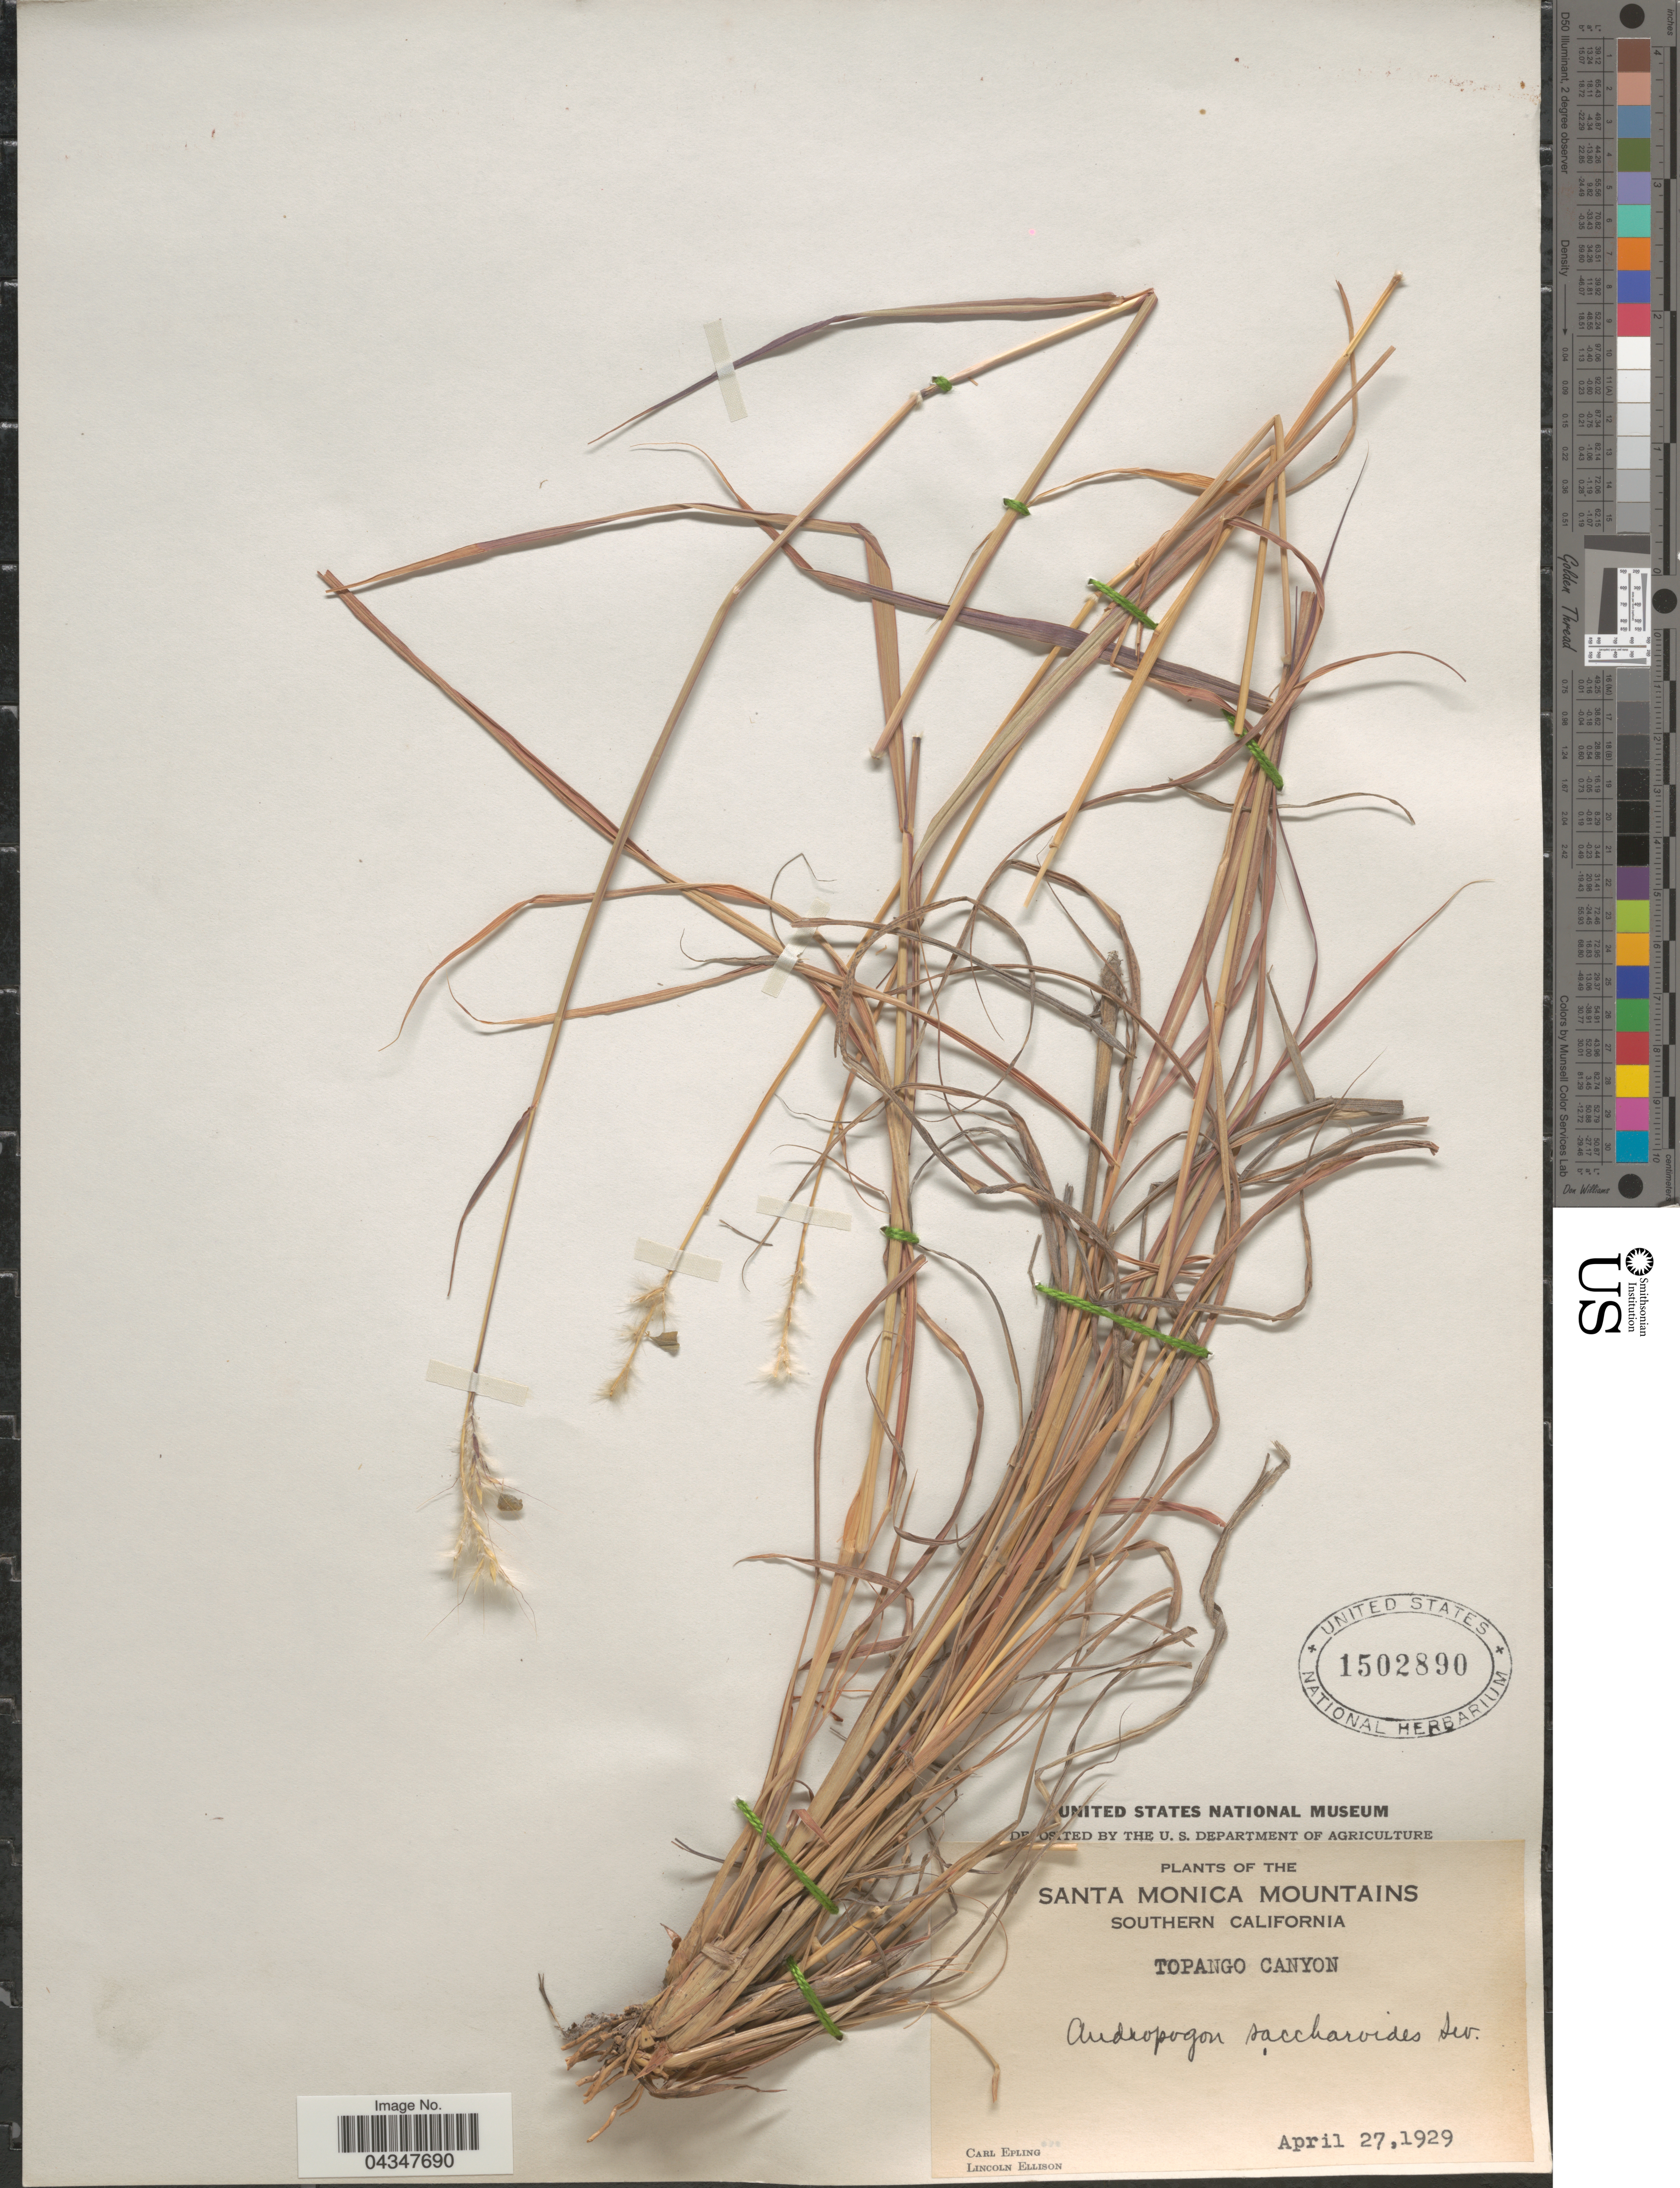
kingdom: Plantae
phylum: Tracheophyta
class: Liliopsida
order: Poales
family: Poaceae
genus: Bothriochloa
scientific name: Bothriochloa barbinodis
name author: (Lag.) Herter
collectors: C. C. Epling & L. Ellison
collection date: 1929-04-27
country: United States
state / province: California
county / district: Los Angeles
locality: Santa Monica Mountains. Southern California. Topango Canyon.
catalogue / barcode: US 1502890